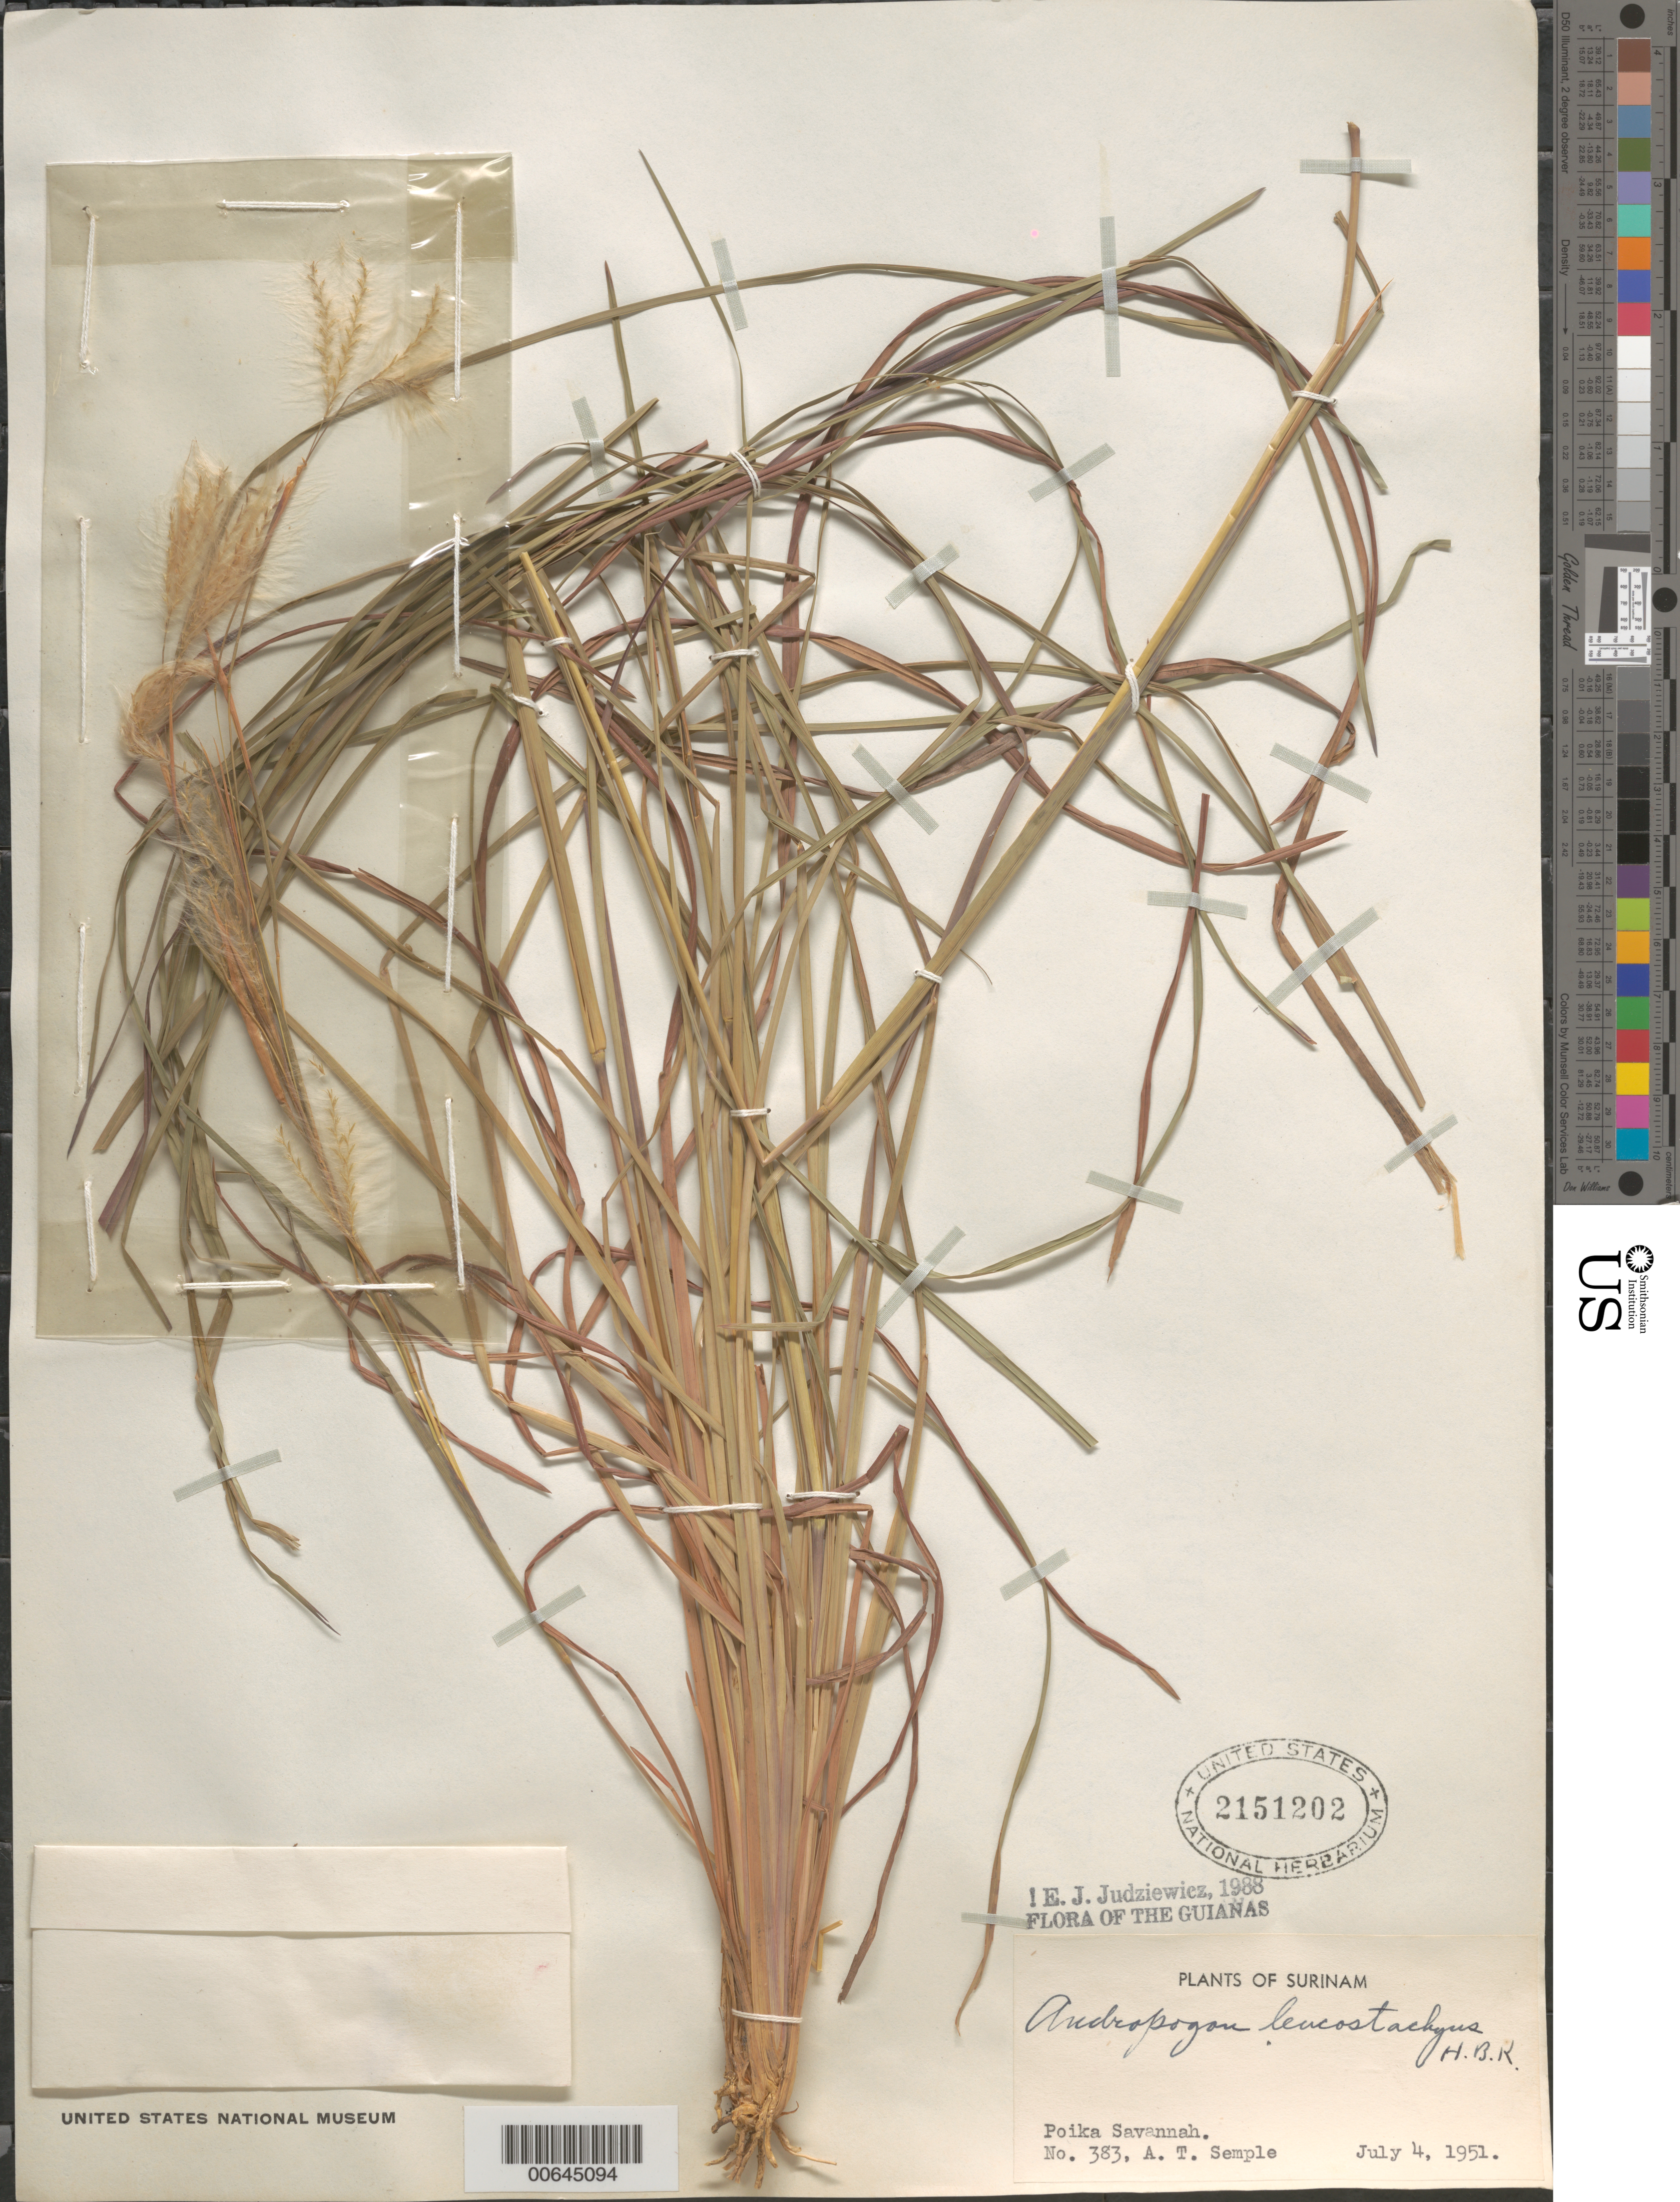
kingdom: Plantae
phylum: Tracheophyta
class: Liliopsida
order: Poales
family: Poaceae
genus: Andropogon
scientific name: Andropogon leucostachyus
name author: Kunth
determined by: Judziewicz, E. J.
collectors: A. Semple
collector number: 383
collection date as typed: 4-Jul-51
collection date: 1951-07-04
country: Suriname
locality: Poika Savanna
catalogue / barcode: US 2151202